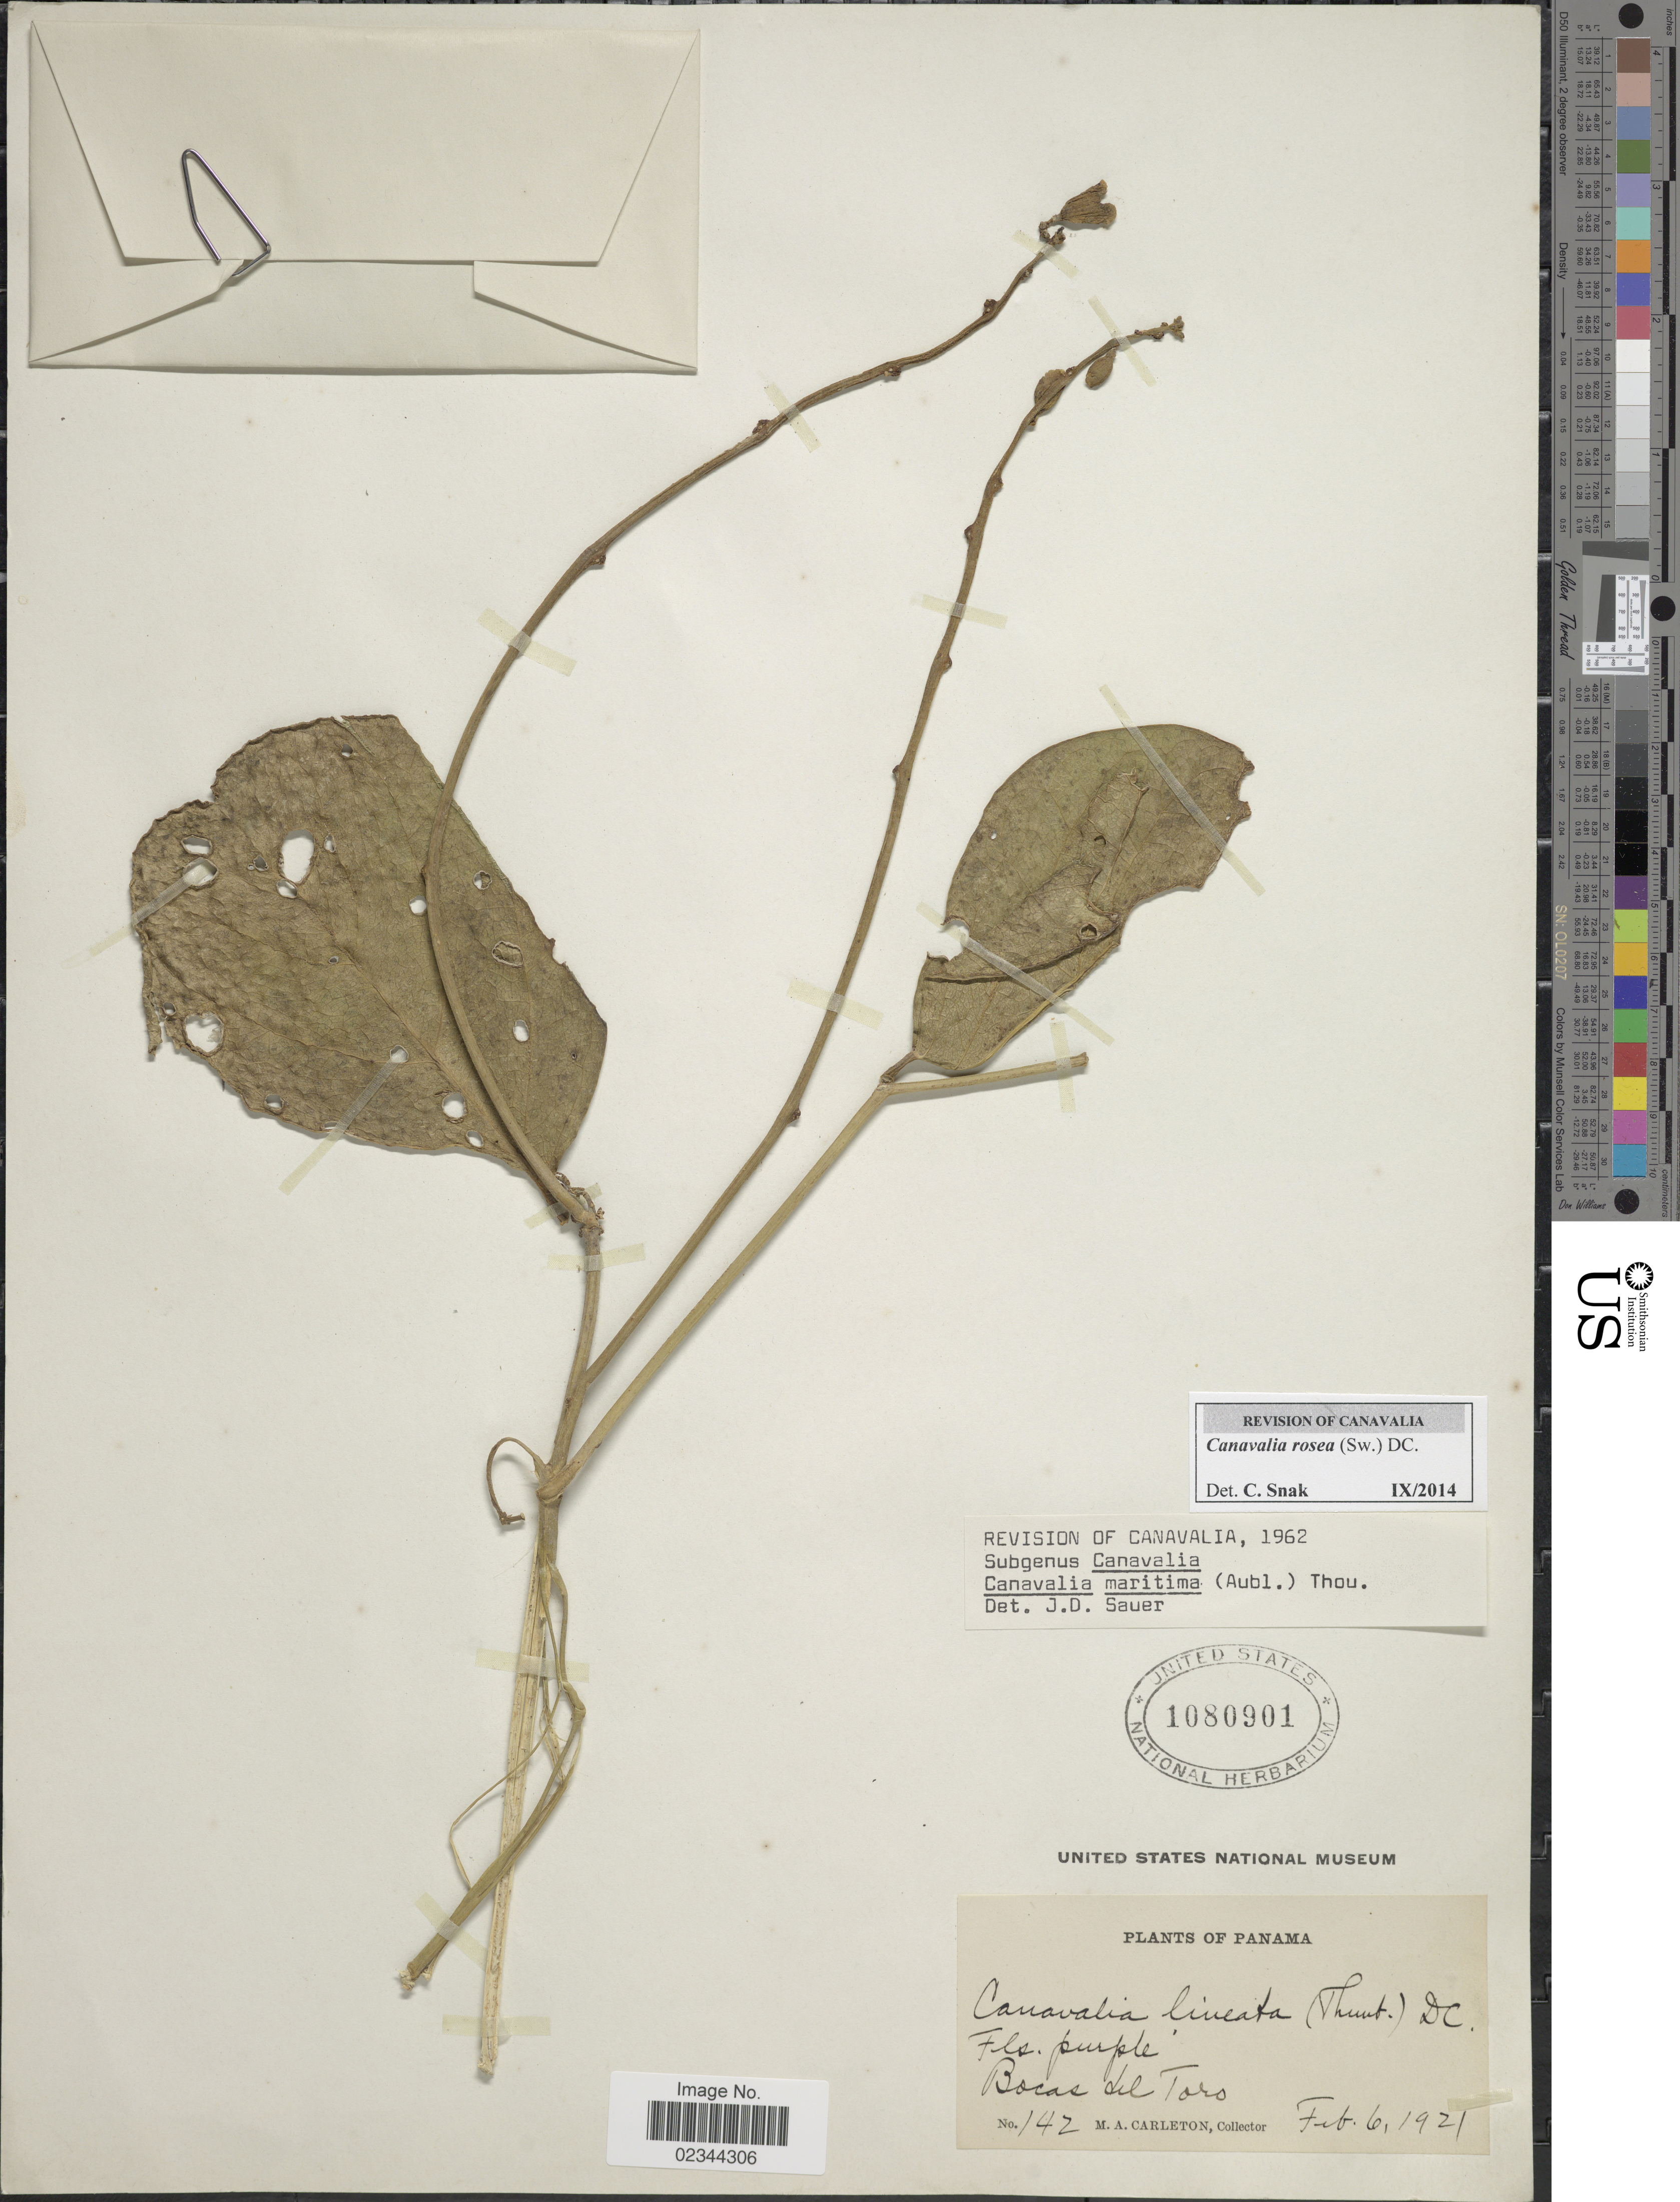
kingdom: Plantae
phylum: Tracheophyta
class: Magnoliopsida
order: Fabales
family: Fabaceae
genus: Canavalia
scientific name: Canavalia rosea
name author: (Sw.) DC.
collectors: M. A. Carleton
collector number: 142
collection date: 1921-02-06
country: Panama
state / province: Bocas del Toro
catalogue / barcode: US 1080901